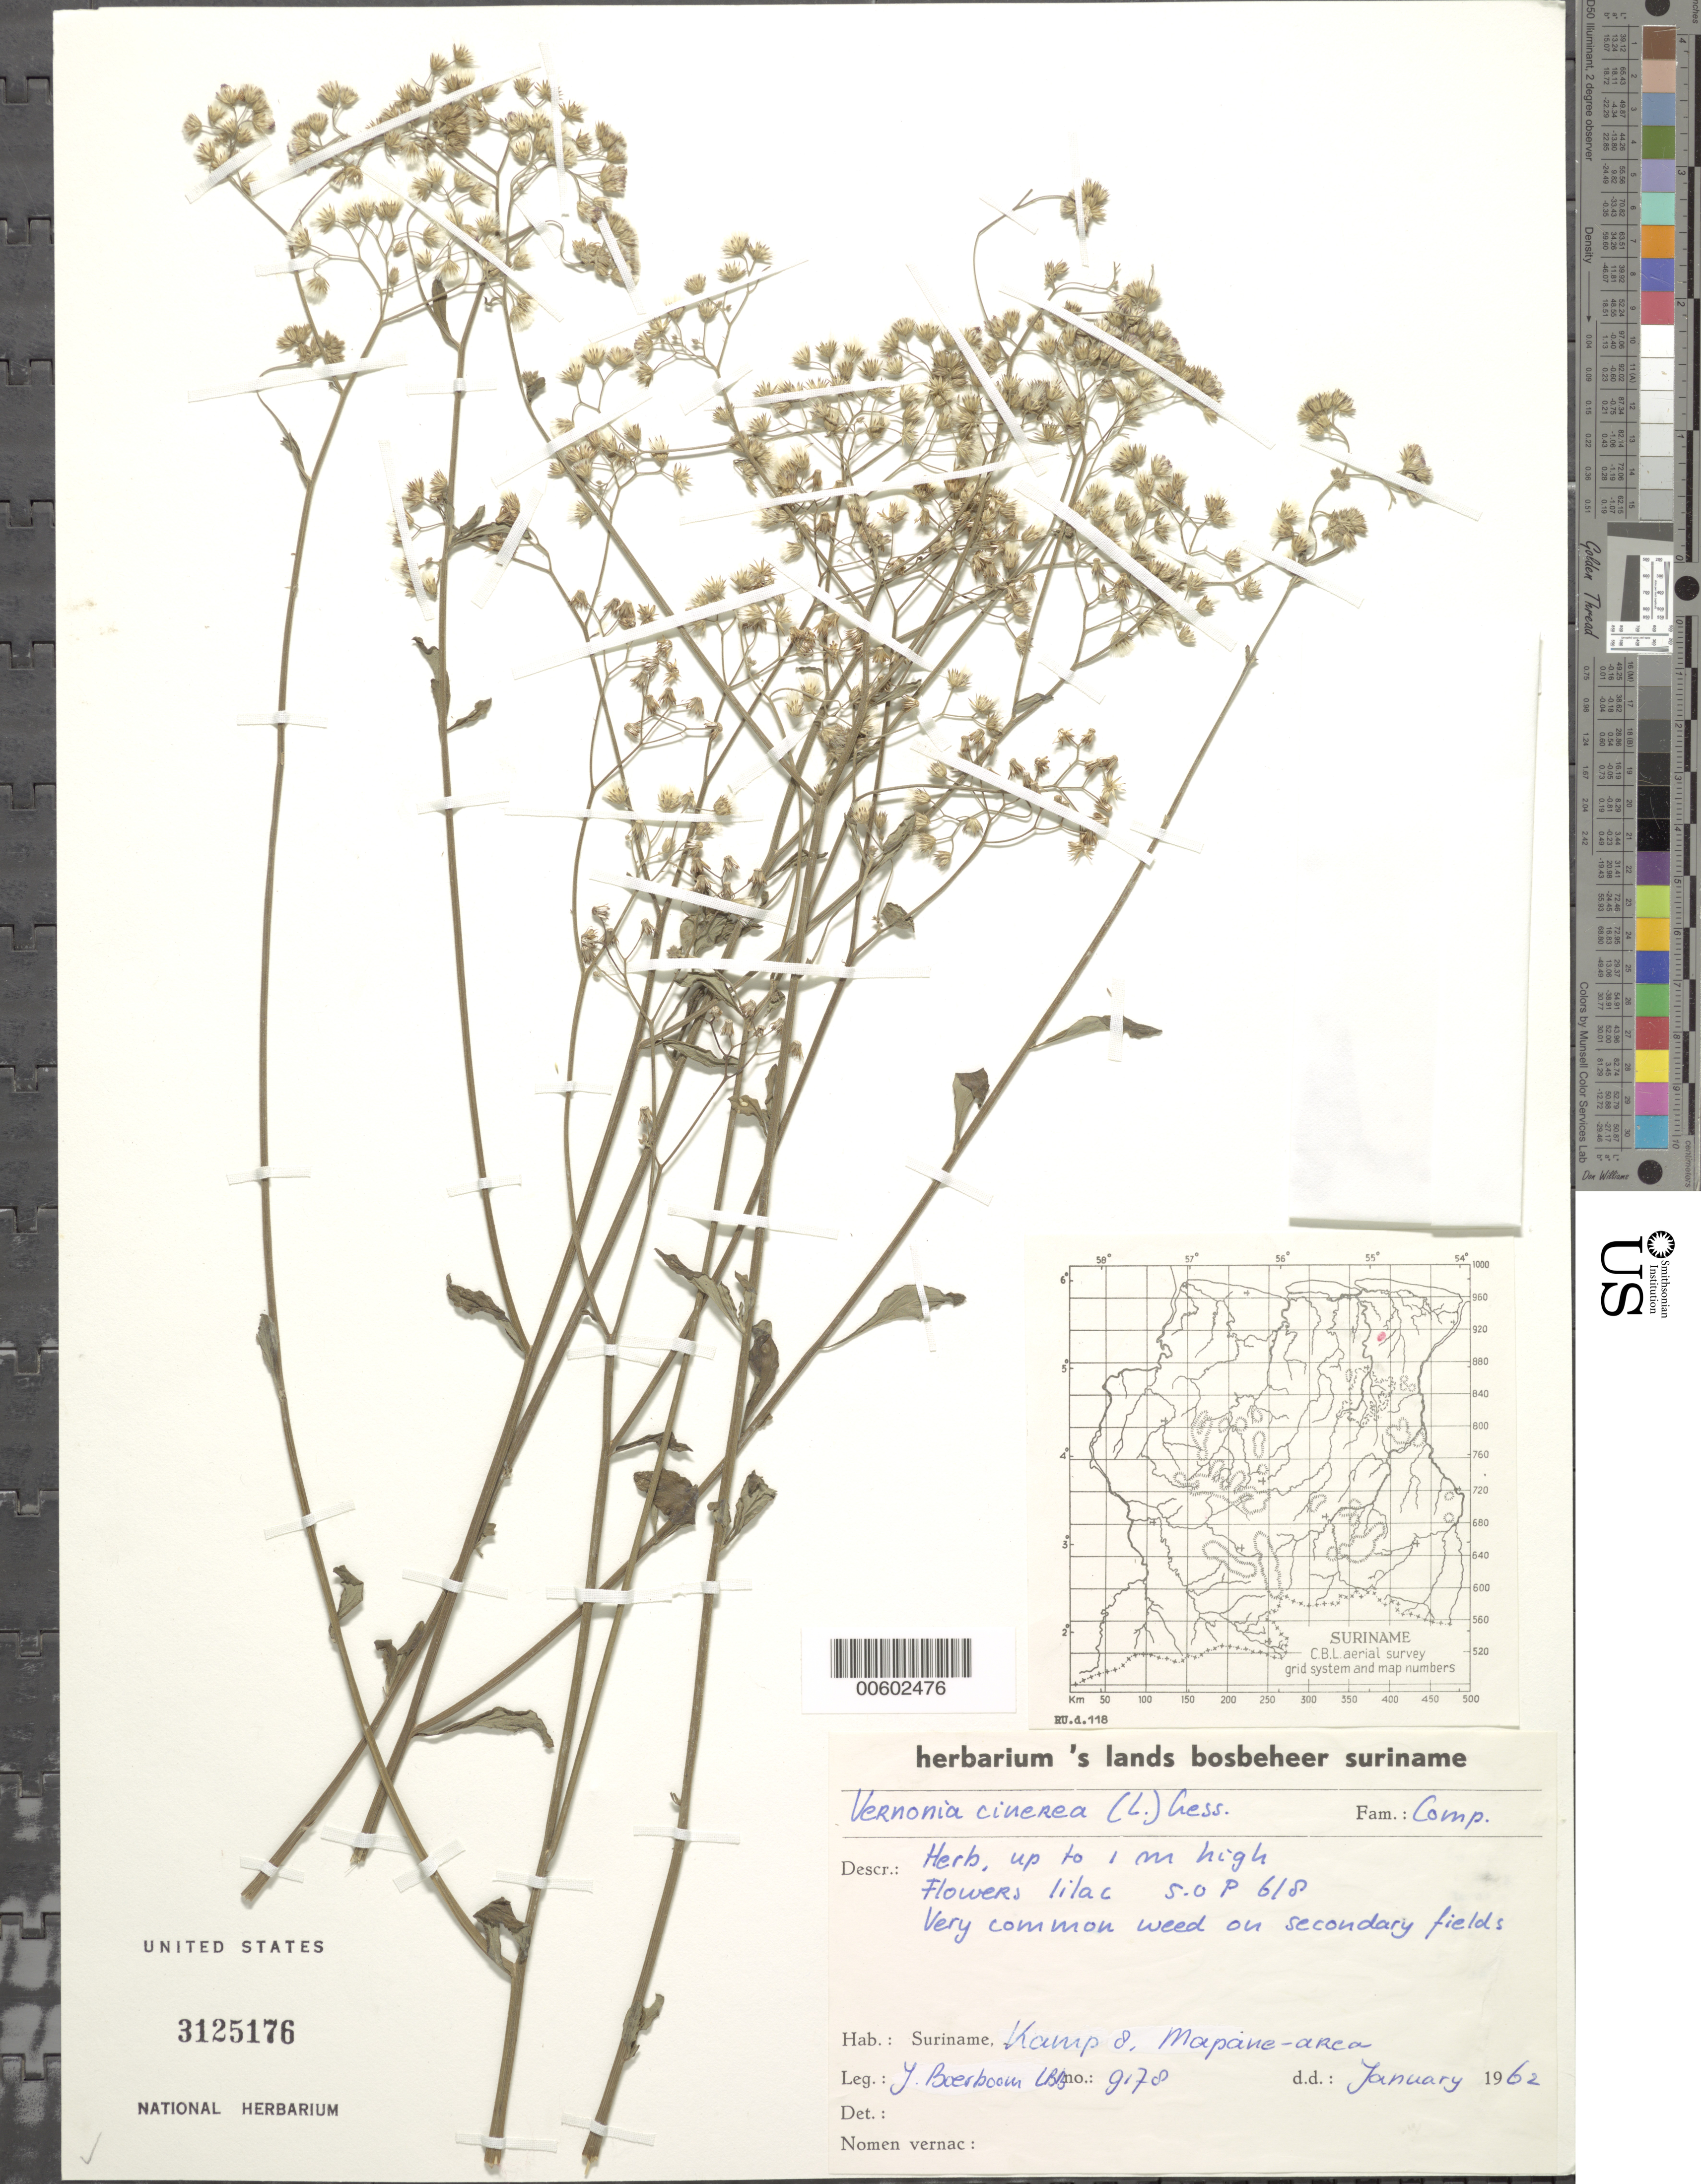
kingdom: Plantae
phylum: Tracheophyta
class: Magnoliopsida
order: Asterales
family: Asteraceae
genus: Cyanthillium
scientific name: Cyanthillium cinereum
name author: (L.) H. Rob.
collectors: J. Boerboom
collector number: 9178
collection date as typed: Jan-62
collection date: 1962-01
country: Suriname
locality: Mapane Kreek area, Kamp 8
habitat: Secondary fields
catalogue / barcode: US 3125176